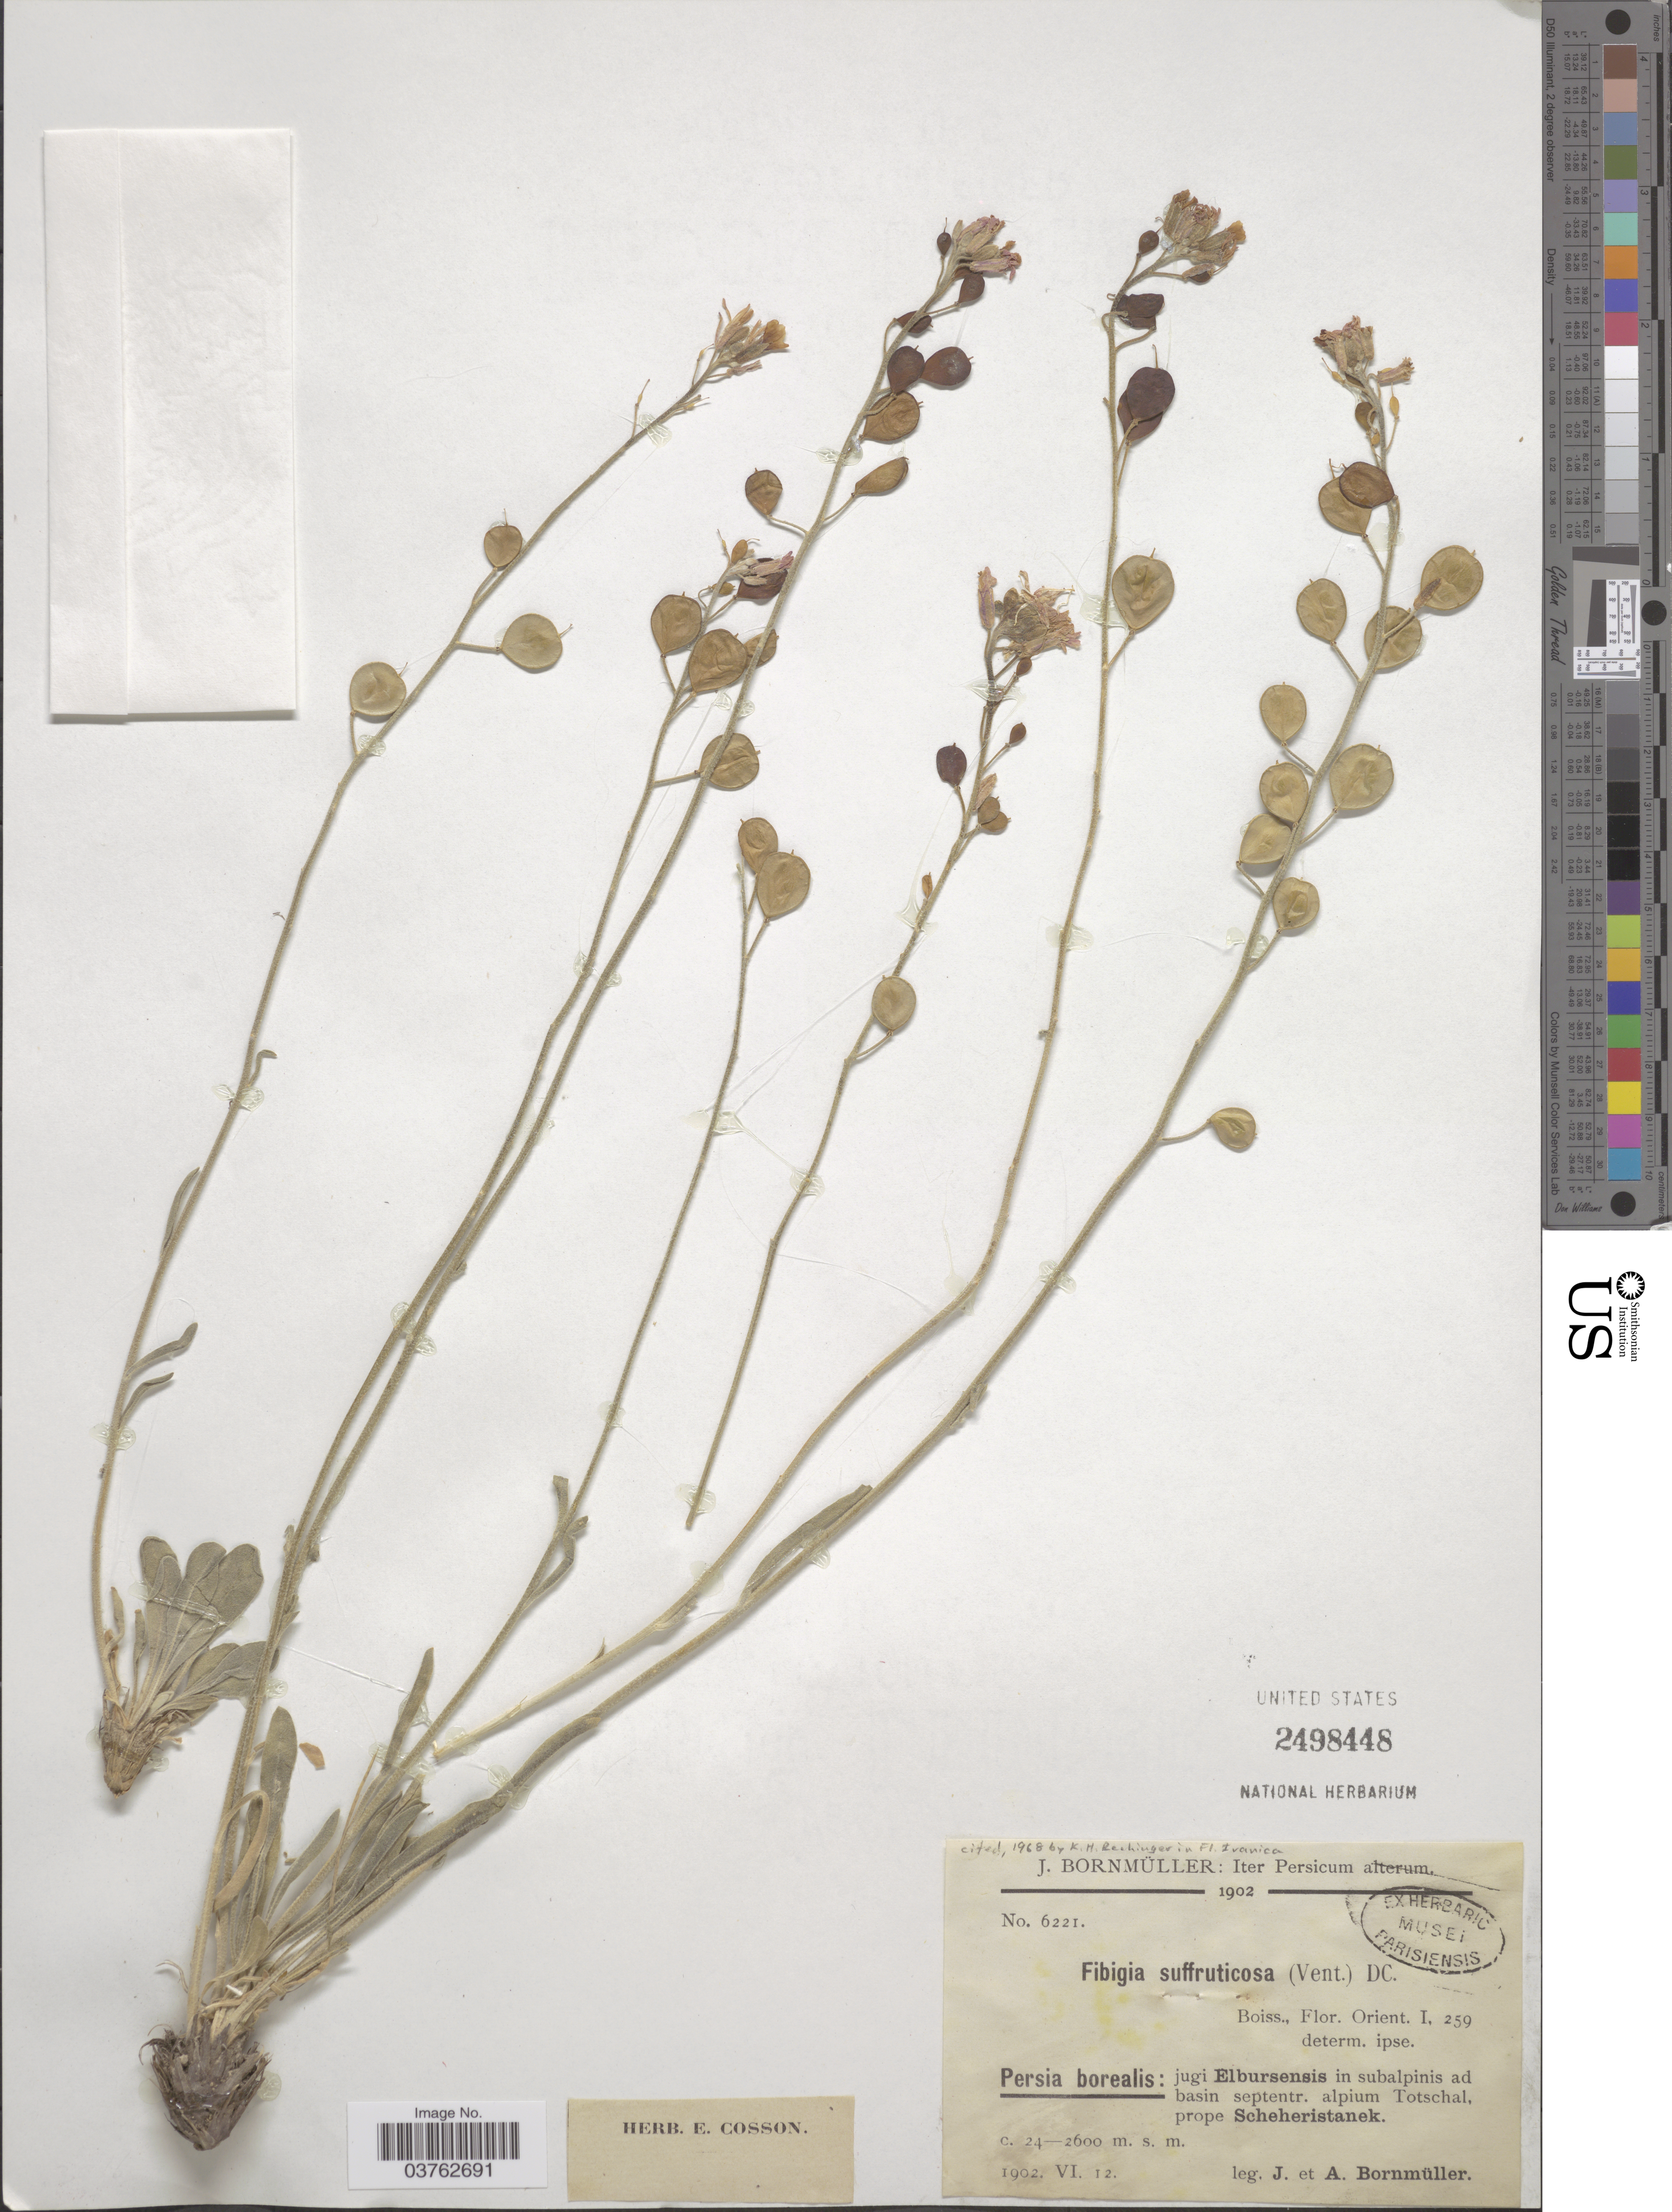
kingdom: Plantae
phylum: Tracheophyta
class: Magnoliopsida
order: Brassicales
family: Brassicaceae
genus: Fibigia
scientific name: Fibigia suffruticosa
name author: (Vent.) Sweet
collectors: J. Bornmüller & A. Bornmüller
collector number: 6221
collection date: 1902-06-12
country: Iran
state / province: Alborz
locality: Iter Persicum alterum. Persia borealis: jugi Elbursensis in subalpinis ad basin septentr. alpium Totschal, prope Scheheristanek.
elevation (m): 2400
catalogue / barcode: US 2498448